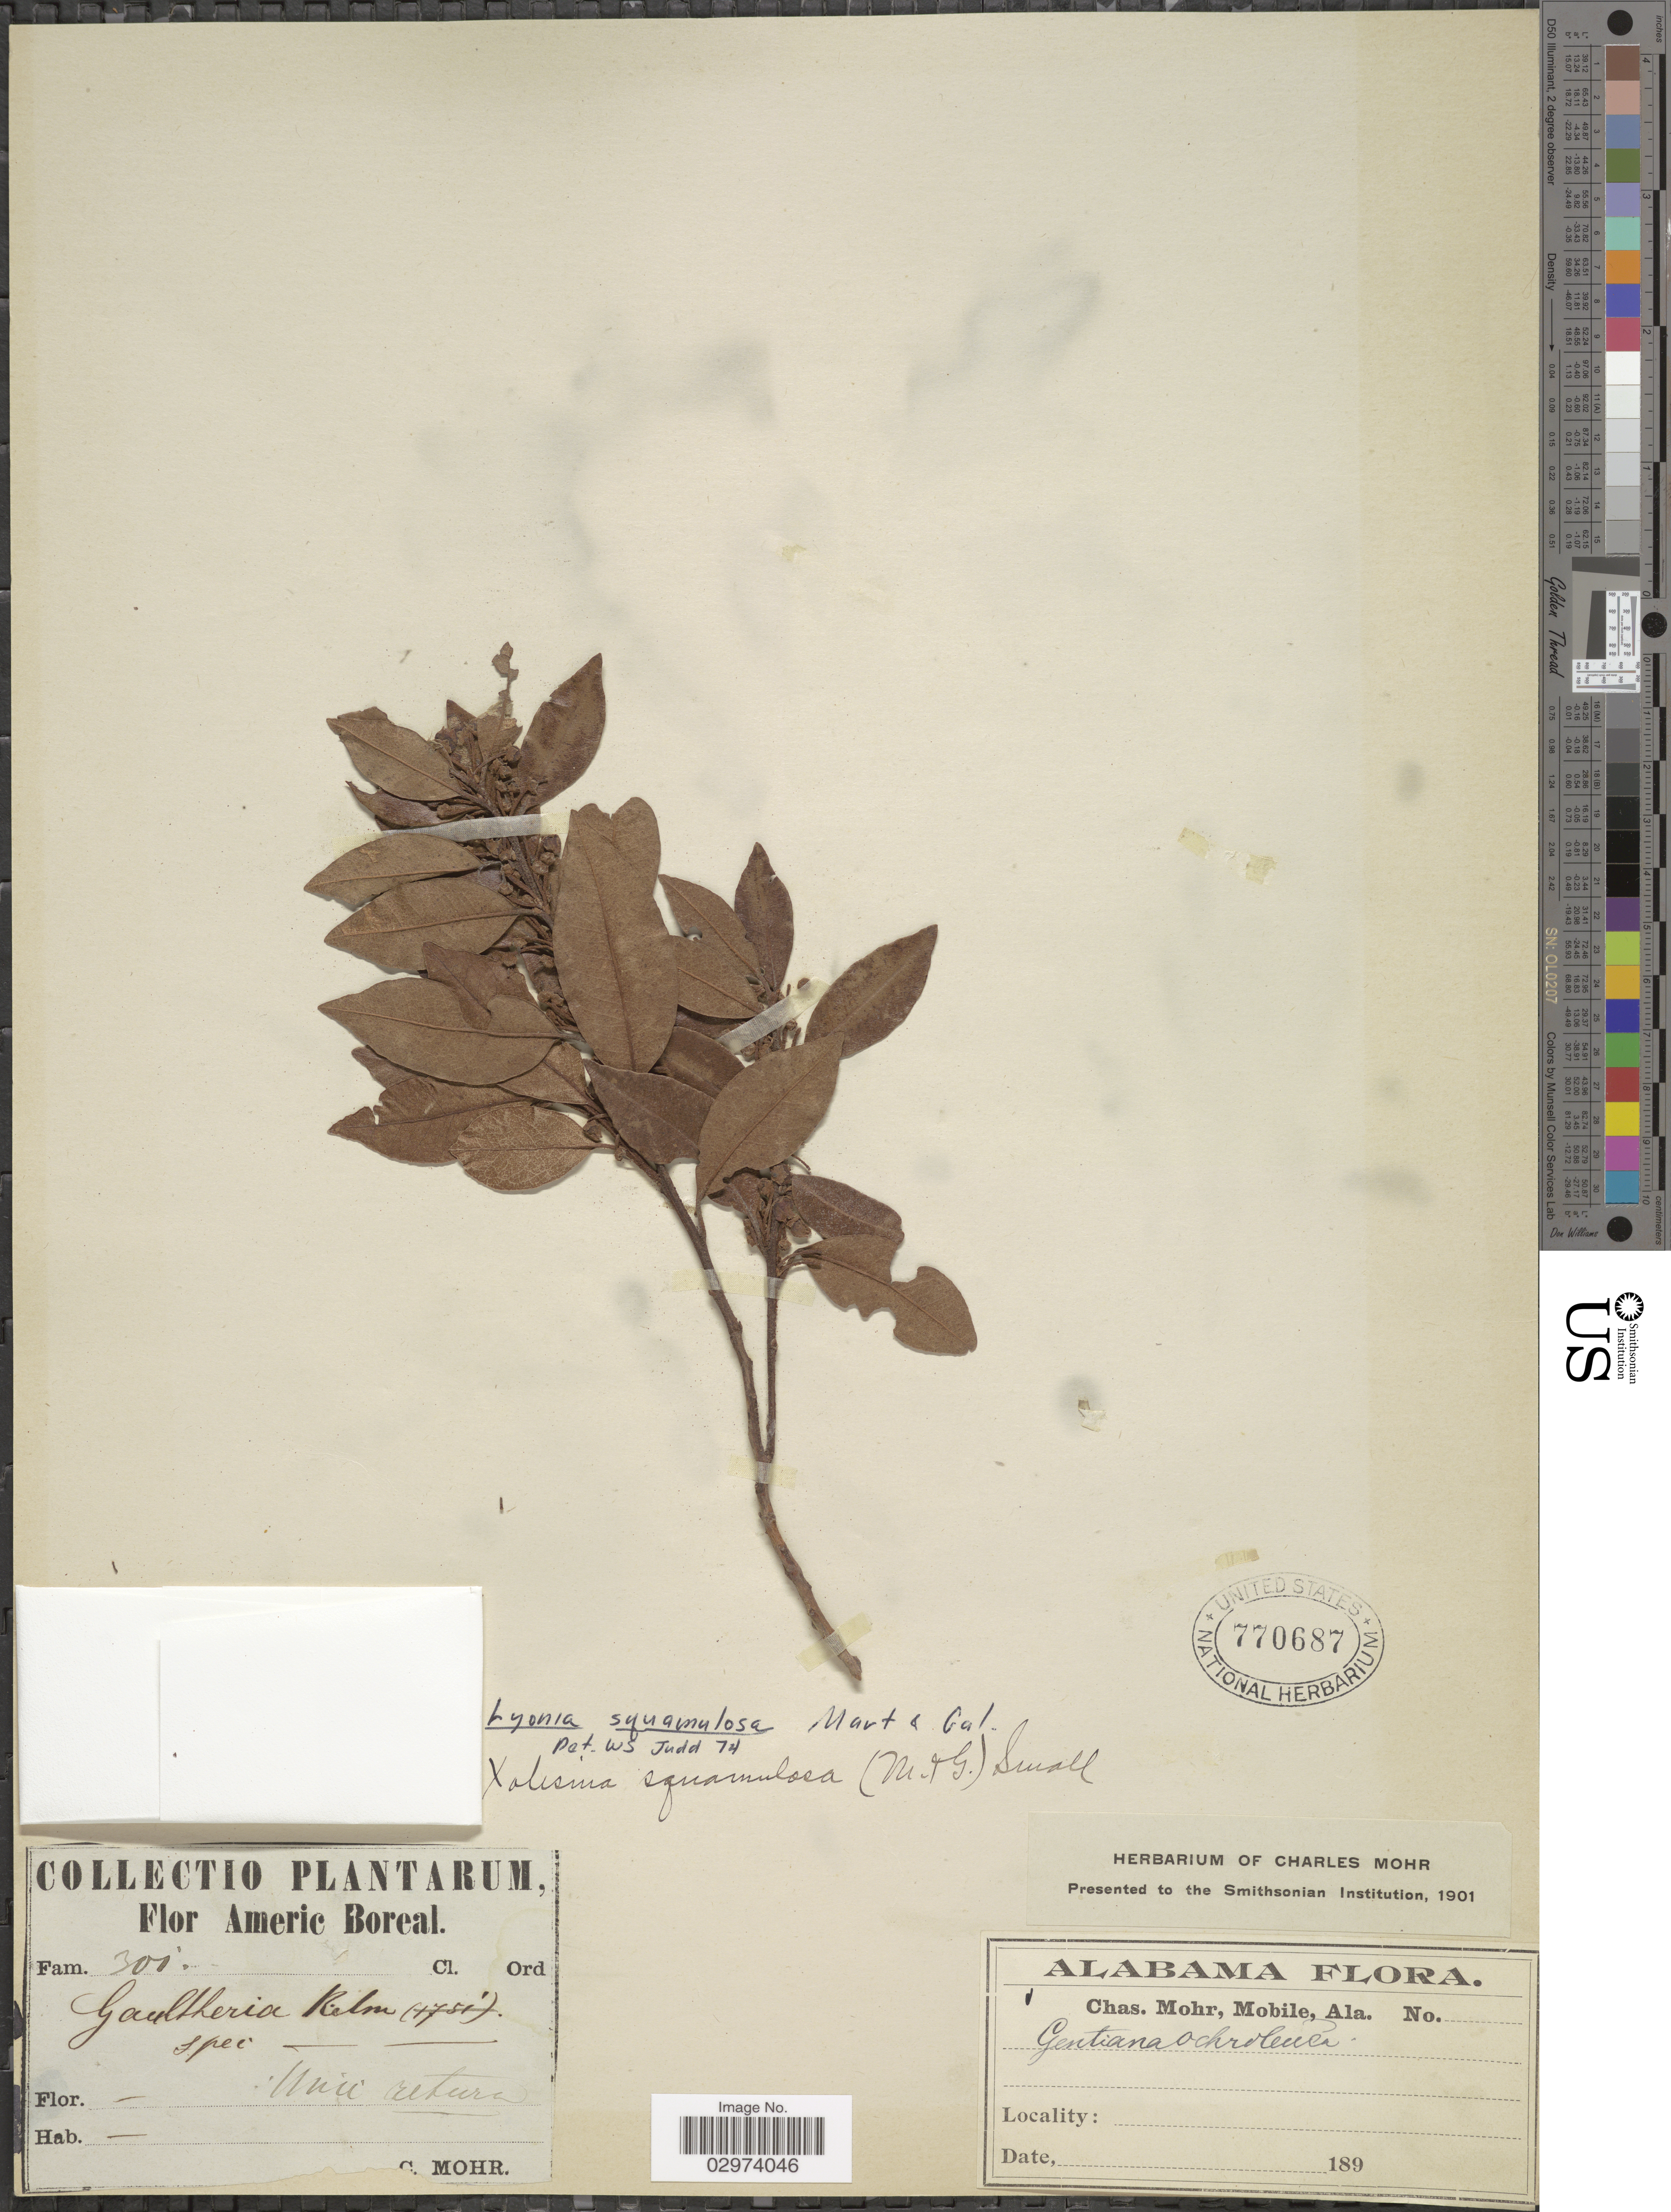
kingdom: Plantae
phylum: Tracheophyta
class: Magnoliopsida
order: Ericales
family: Ericaceae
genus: Lyonia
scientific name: Lyonia squamulosa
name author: M. Martens & Galeotti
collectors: C. T. Mohr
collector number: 300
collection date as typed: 189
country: United States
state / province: Alabama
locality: Mobile.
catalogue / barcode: US 770687